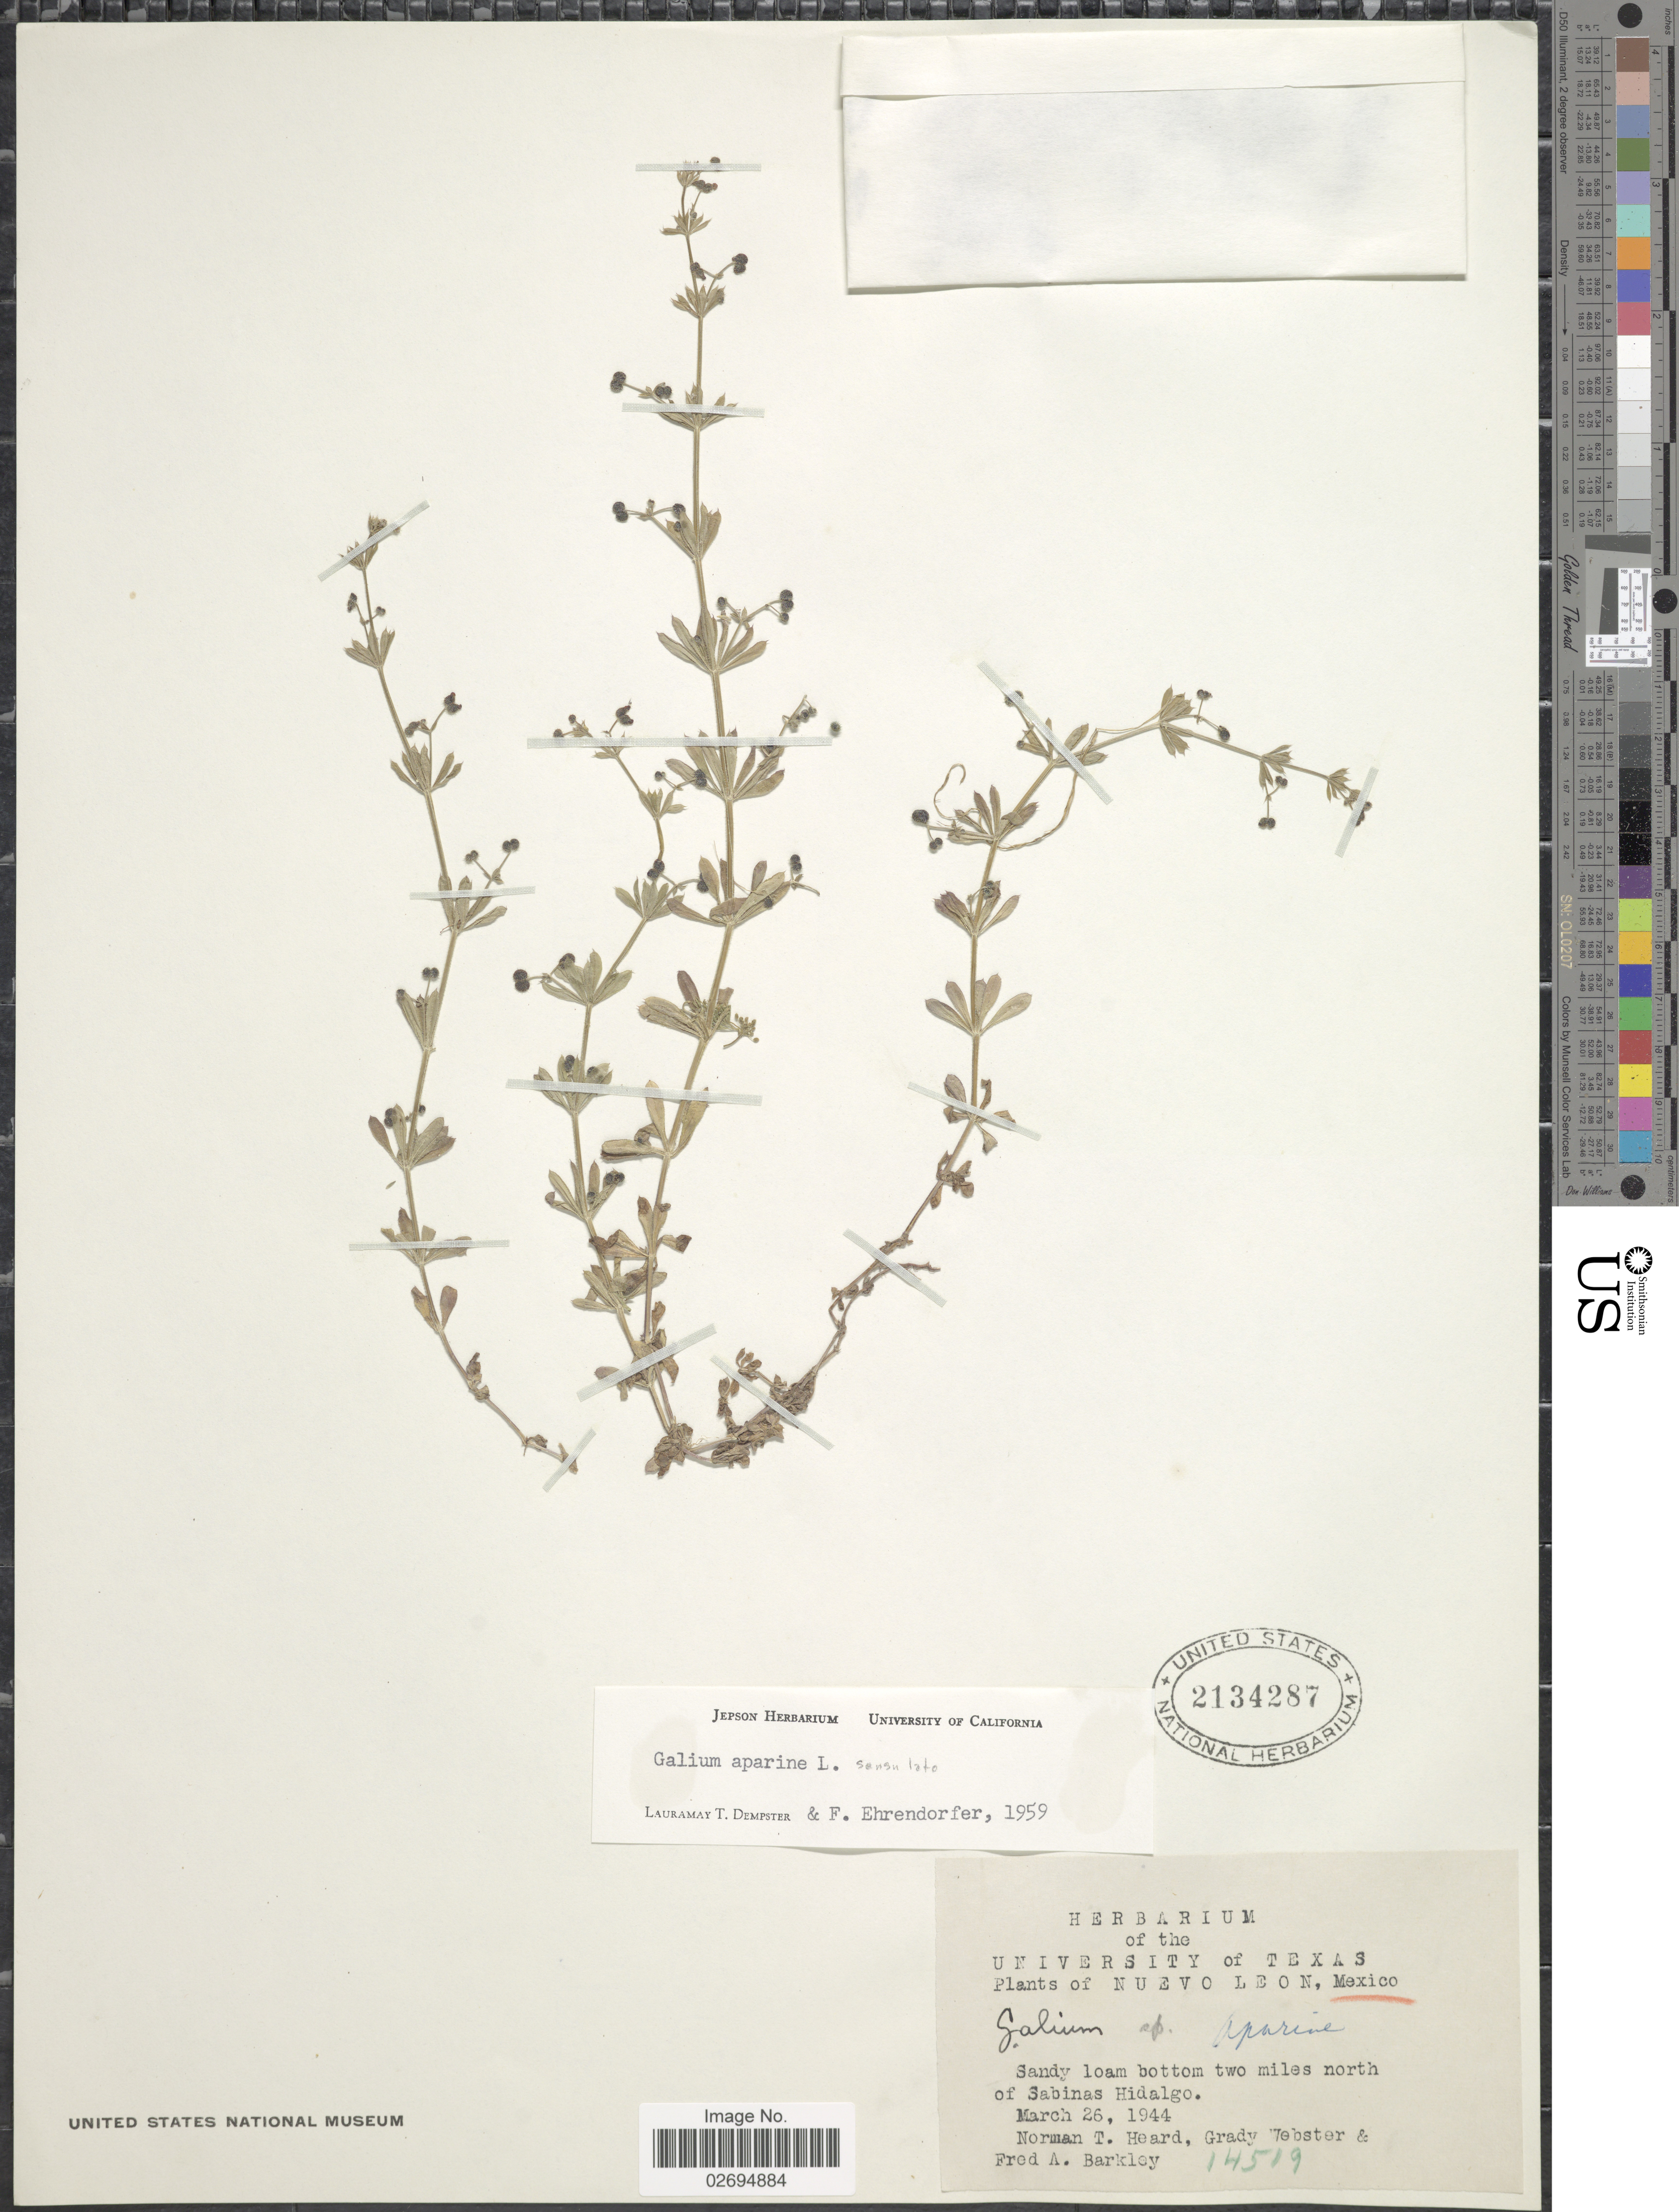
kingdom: Plantae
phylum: Tracheophyta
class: Magnoliopsida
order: Gentianales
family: Rubiaceae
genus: Galium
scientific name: Galium aparine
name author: L.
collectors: N. Heard, G. L. Webster & F. A. Barkley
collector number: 14519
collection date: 1944-03-26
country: Mexico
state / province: Nuevo León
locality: Sandy loam bottom two miles north of Sabinas Hidalgo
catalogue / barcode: US 2134287